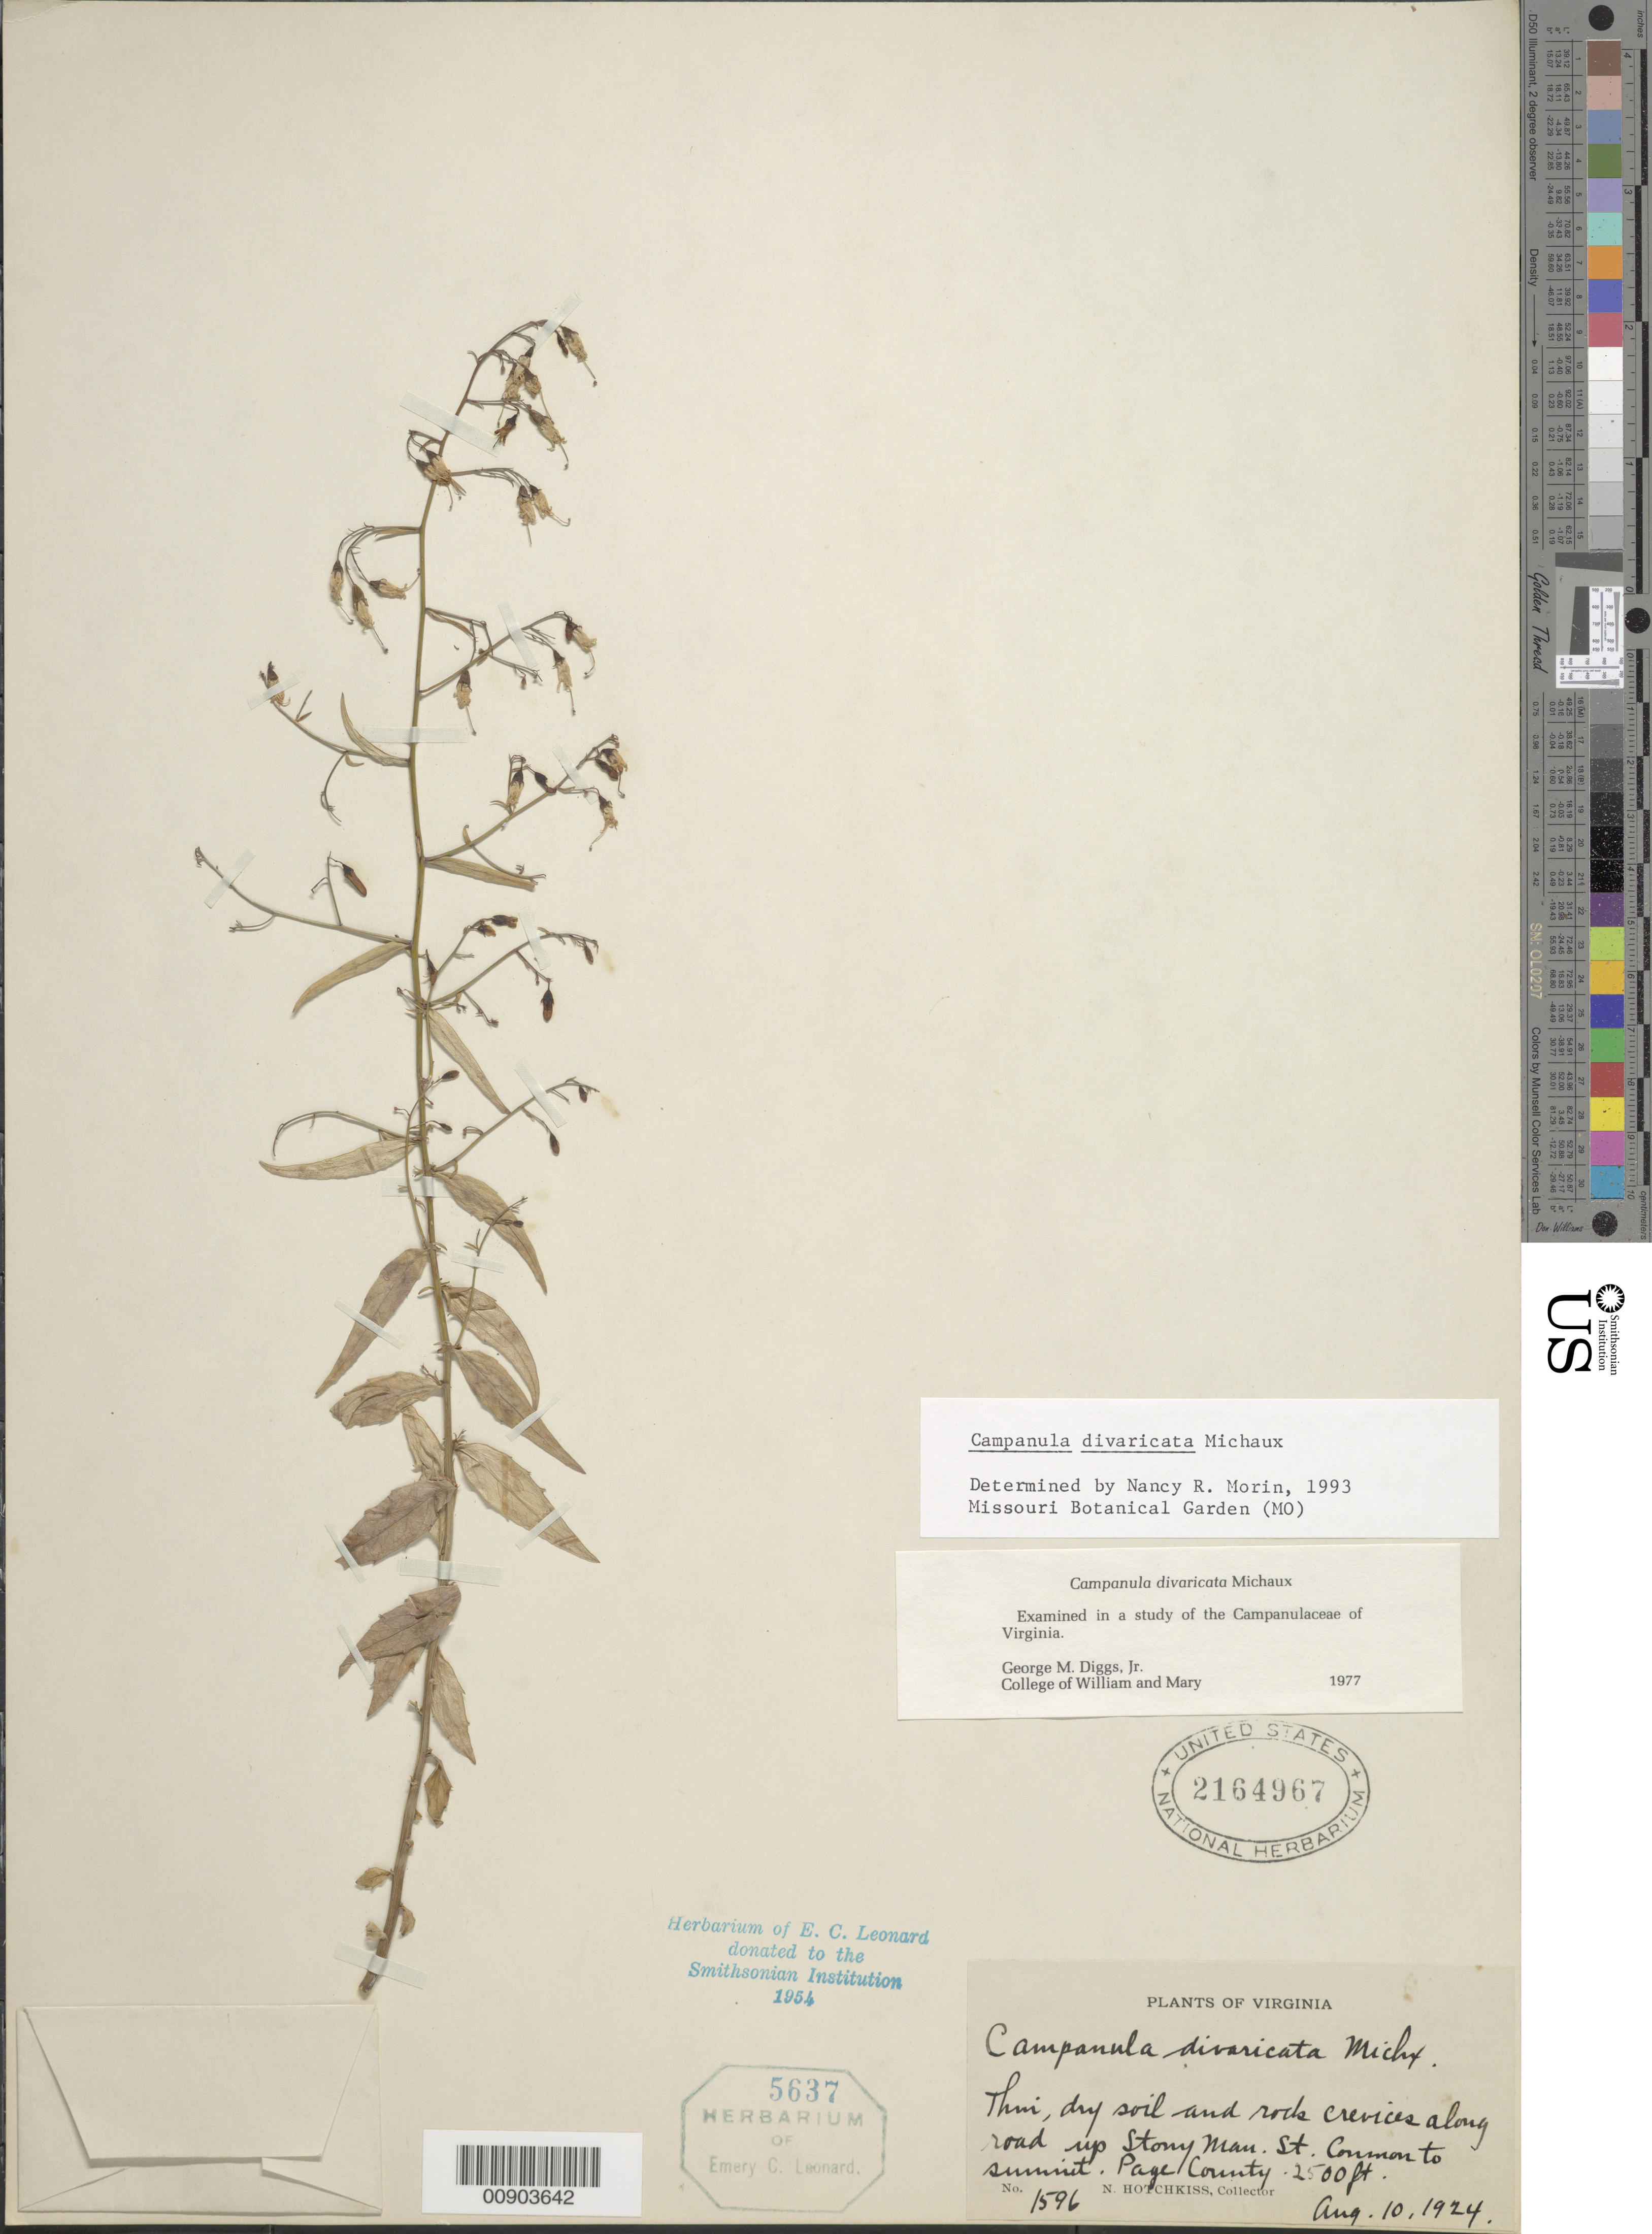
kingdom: Plantae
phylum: Tracheophyta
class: Magnoliopsida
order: Asterales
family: Campanulaceae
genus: Campanula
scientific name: Campanula divaricata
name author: Michx.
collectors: N. Hotchkiss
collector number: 1596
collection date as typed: Aug. 10, 1924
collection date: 1924-08-10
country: United States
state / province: Virginia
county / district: Page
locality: Stony Man Mountain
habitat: Thin dry soil and rock crevices along road.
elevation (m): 762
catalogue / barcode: US 2164967